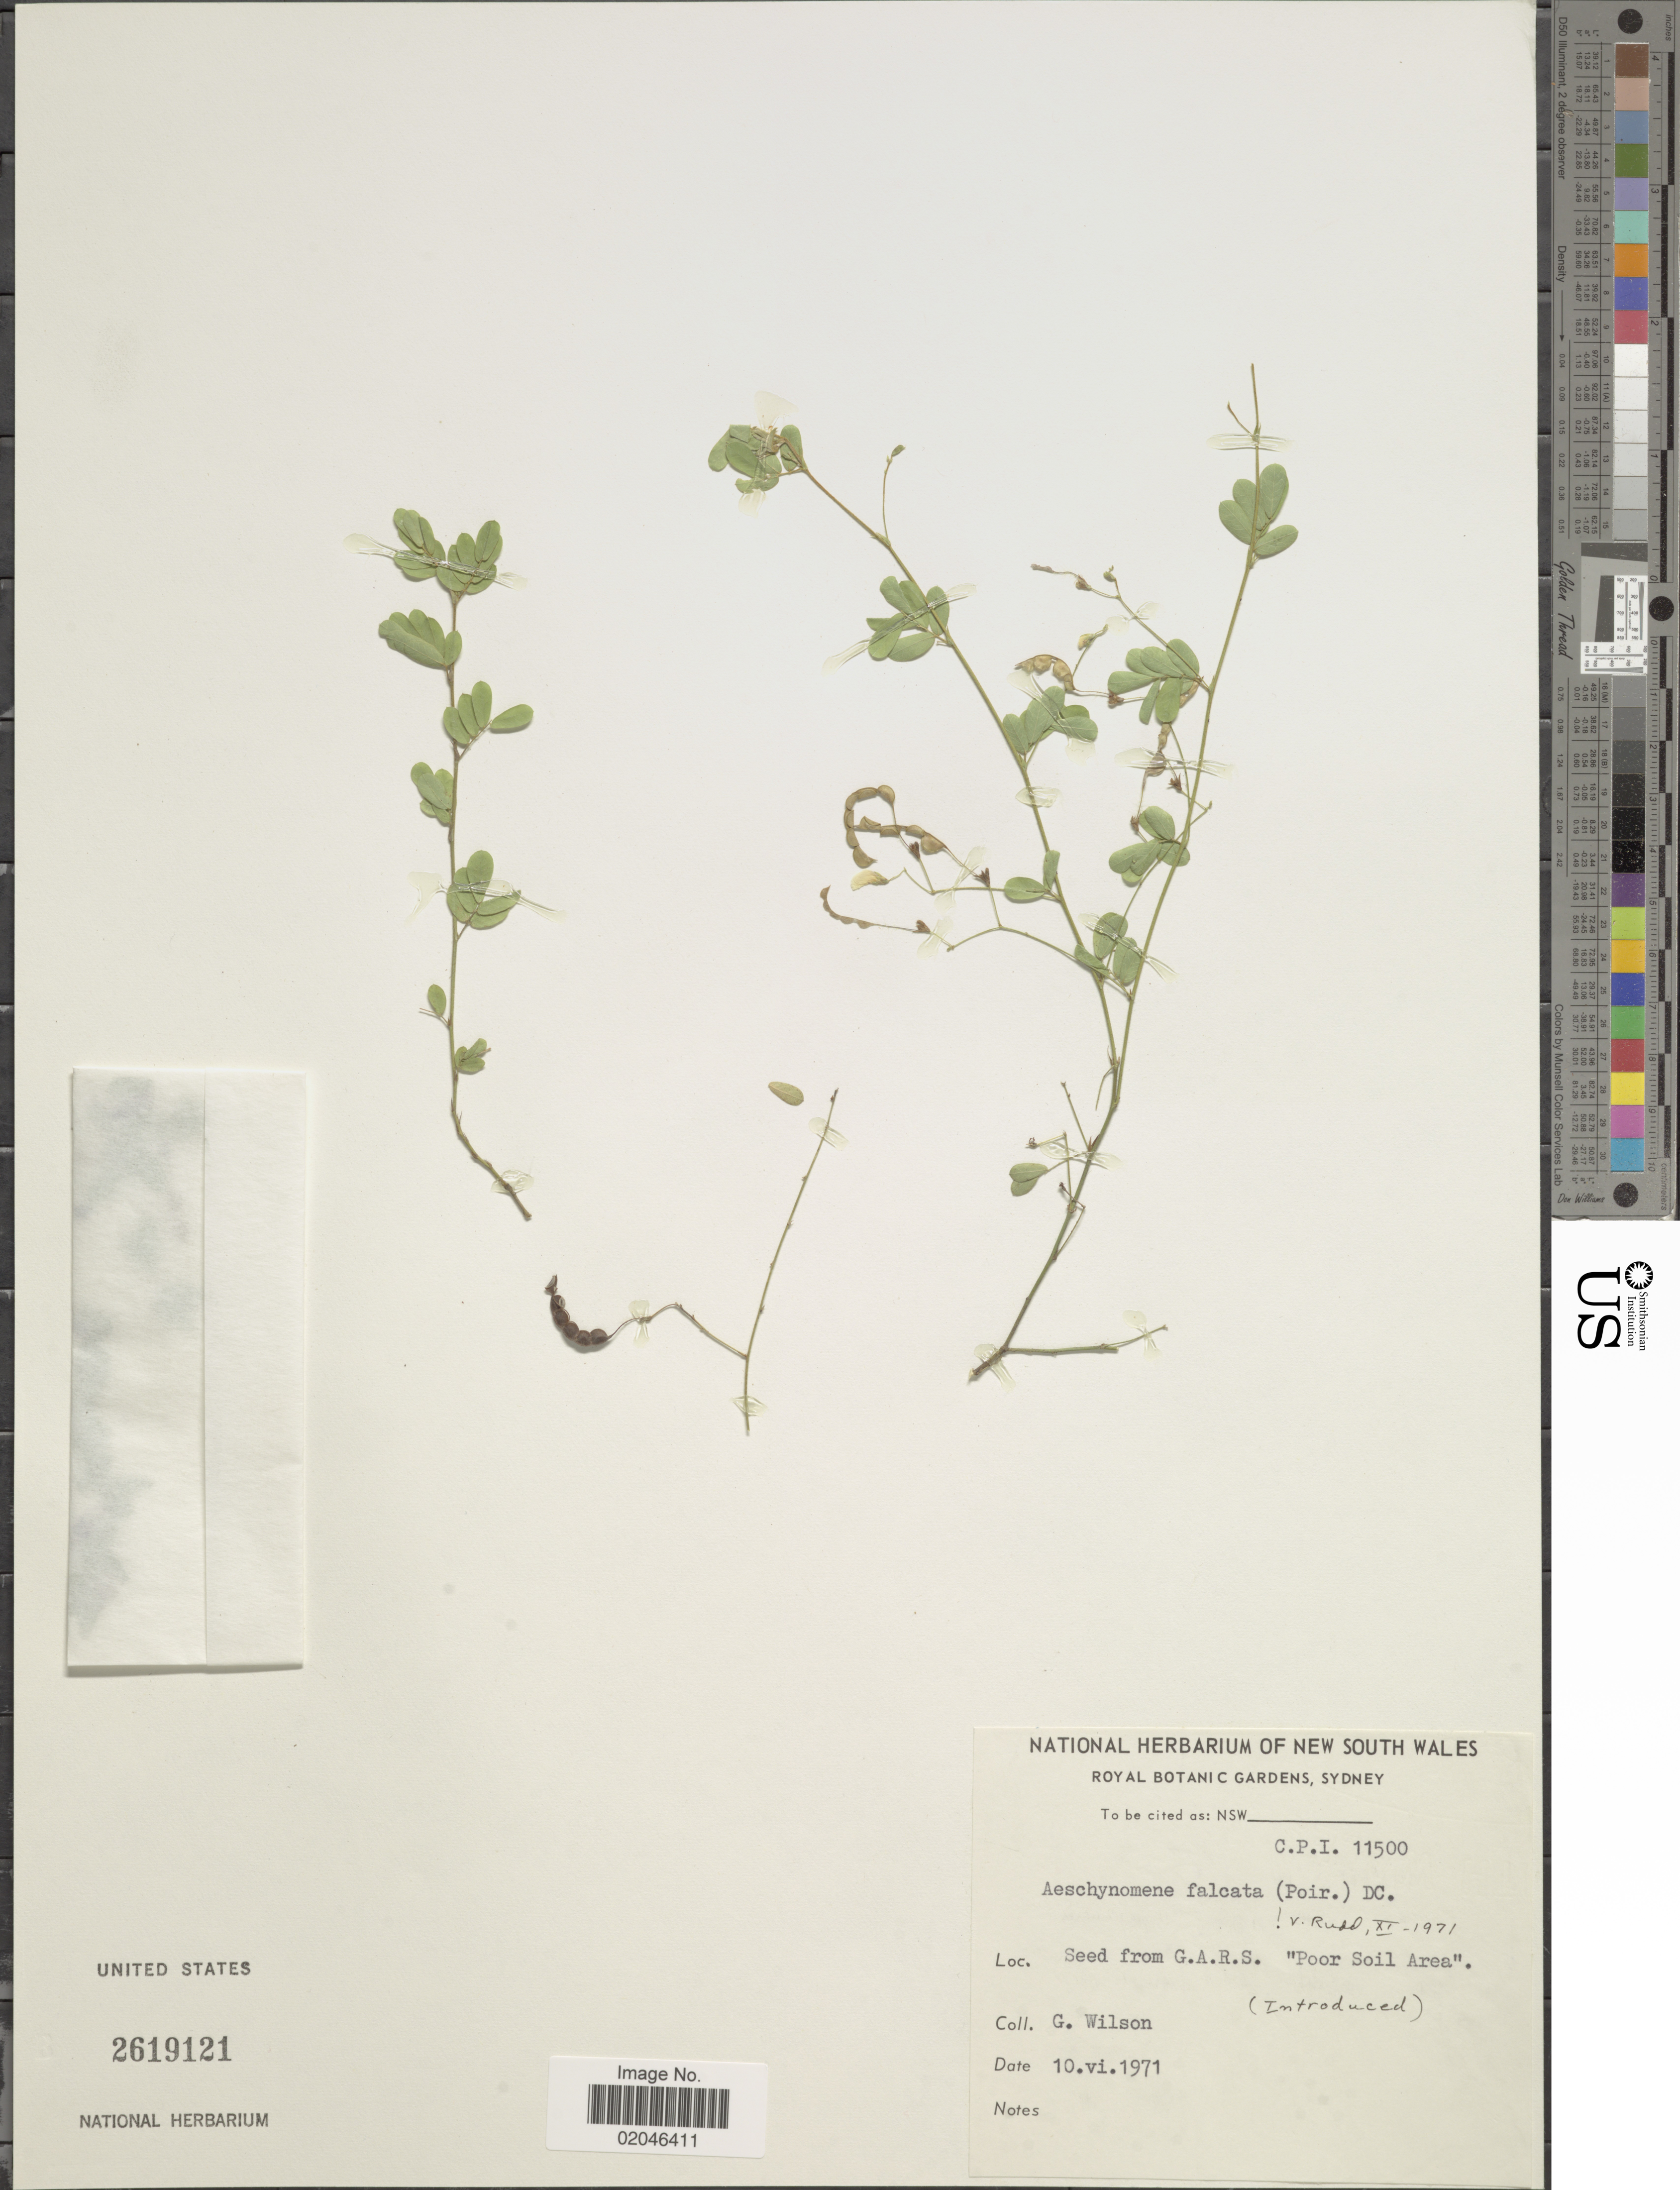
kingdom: Plantae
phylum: Tracheophyta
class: Magnoliopsida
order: Fabales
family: Fabaceae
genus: Aeschynomene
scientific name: Aeschynomene falcata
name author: (Poir.) DC.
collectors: G. Wilson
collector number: C.P.I. 11500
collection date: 1971-06-10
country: Australia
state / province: New South Wales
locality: Seed from G.A.R.S. Poor Soil Area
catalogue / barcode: US 2619121